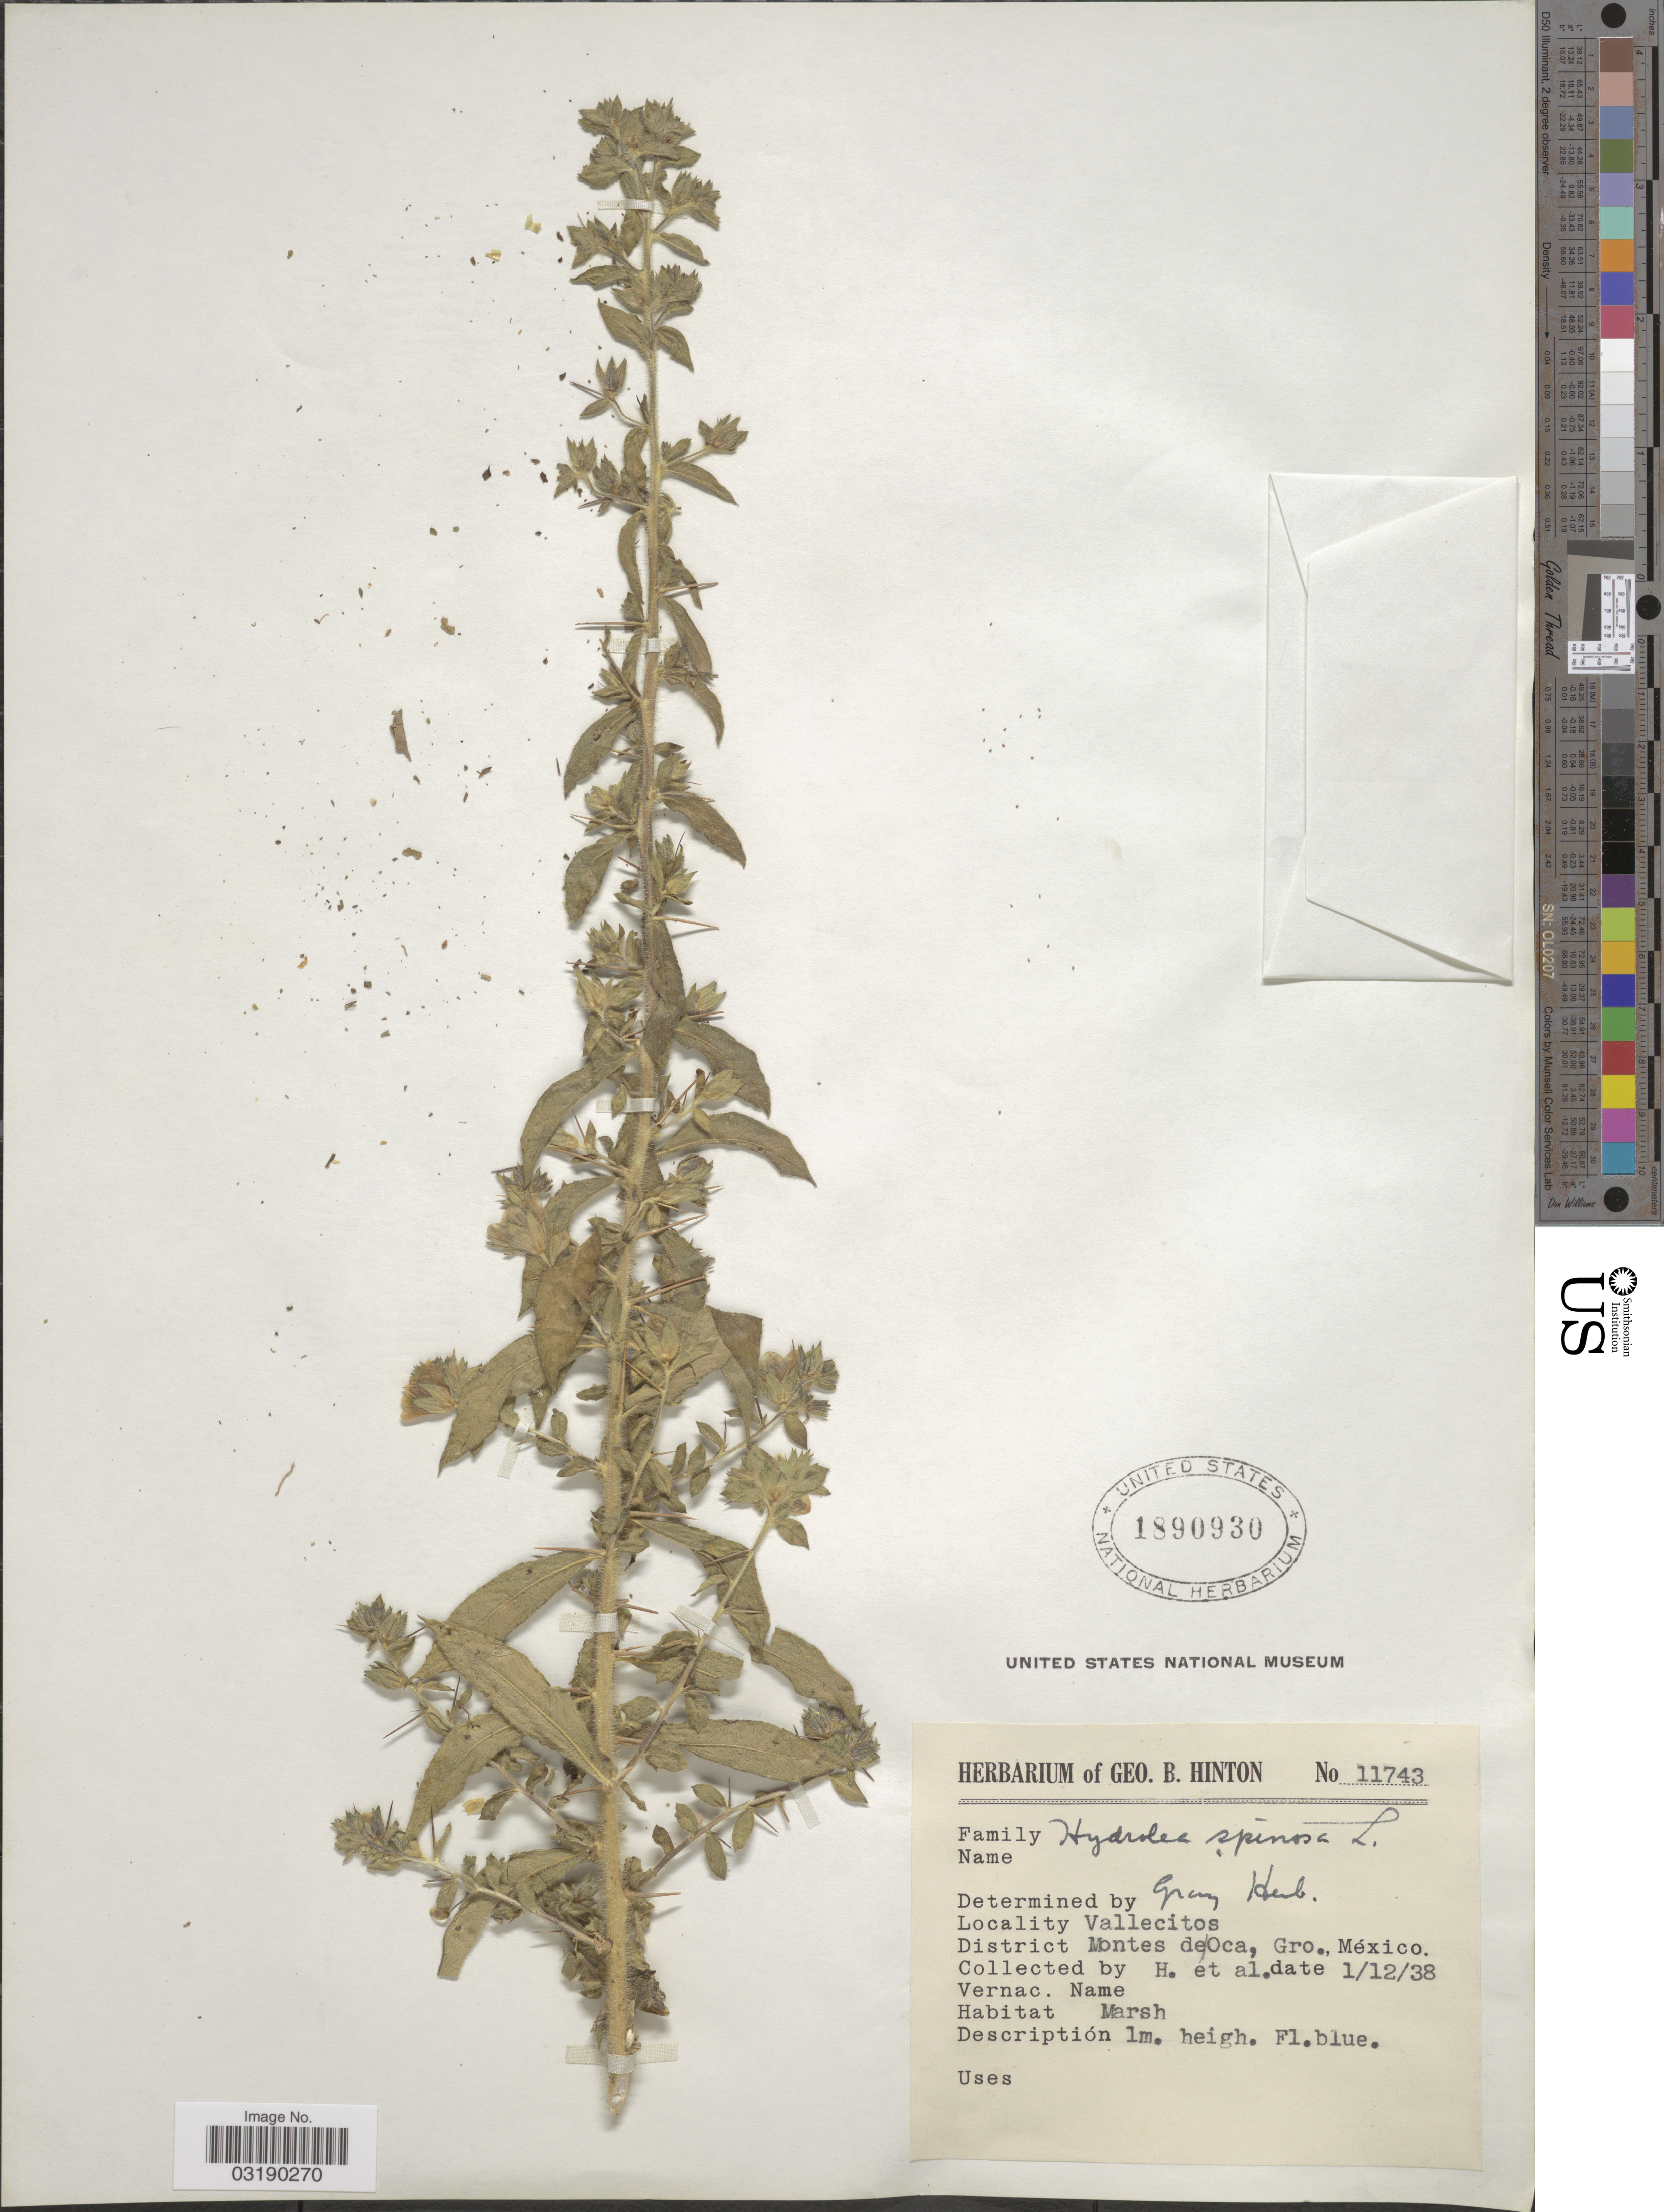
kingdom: Plantae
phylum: Tracheophyta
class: Magnoliopsida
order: Solanales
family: Hydroleaceae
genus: Hydrolea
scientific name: Hydrolea spinosa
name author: L.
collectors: G. B. Hinton & et al.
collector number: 11743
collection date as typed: Transcribed d/m/y: 1/12/38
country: Mexico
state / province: Guerrero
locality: Vallecitos. District Montes de Oca, Gro. Marsh.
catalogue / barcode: US 1890930